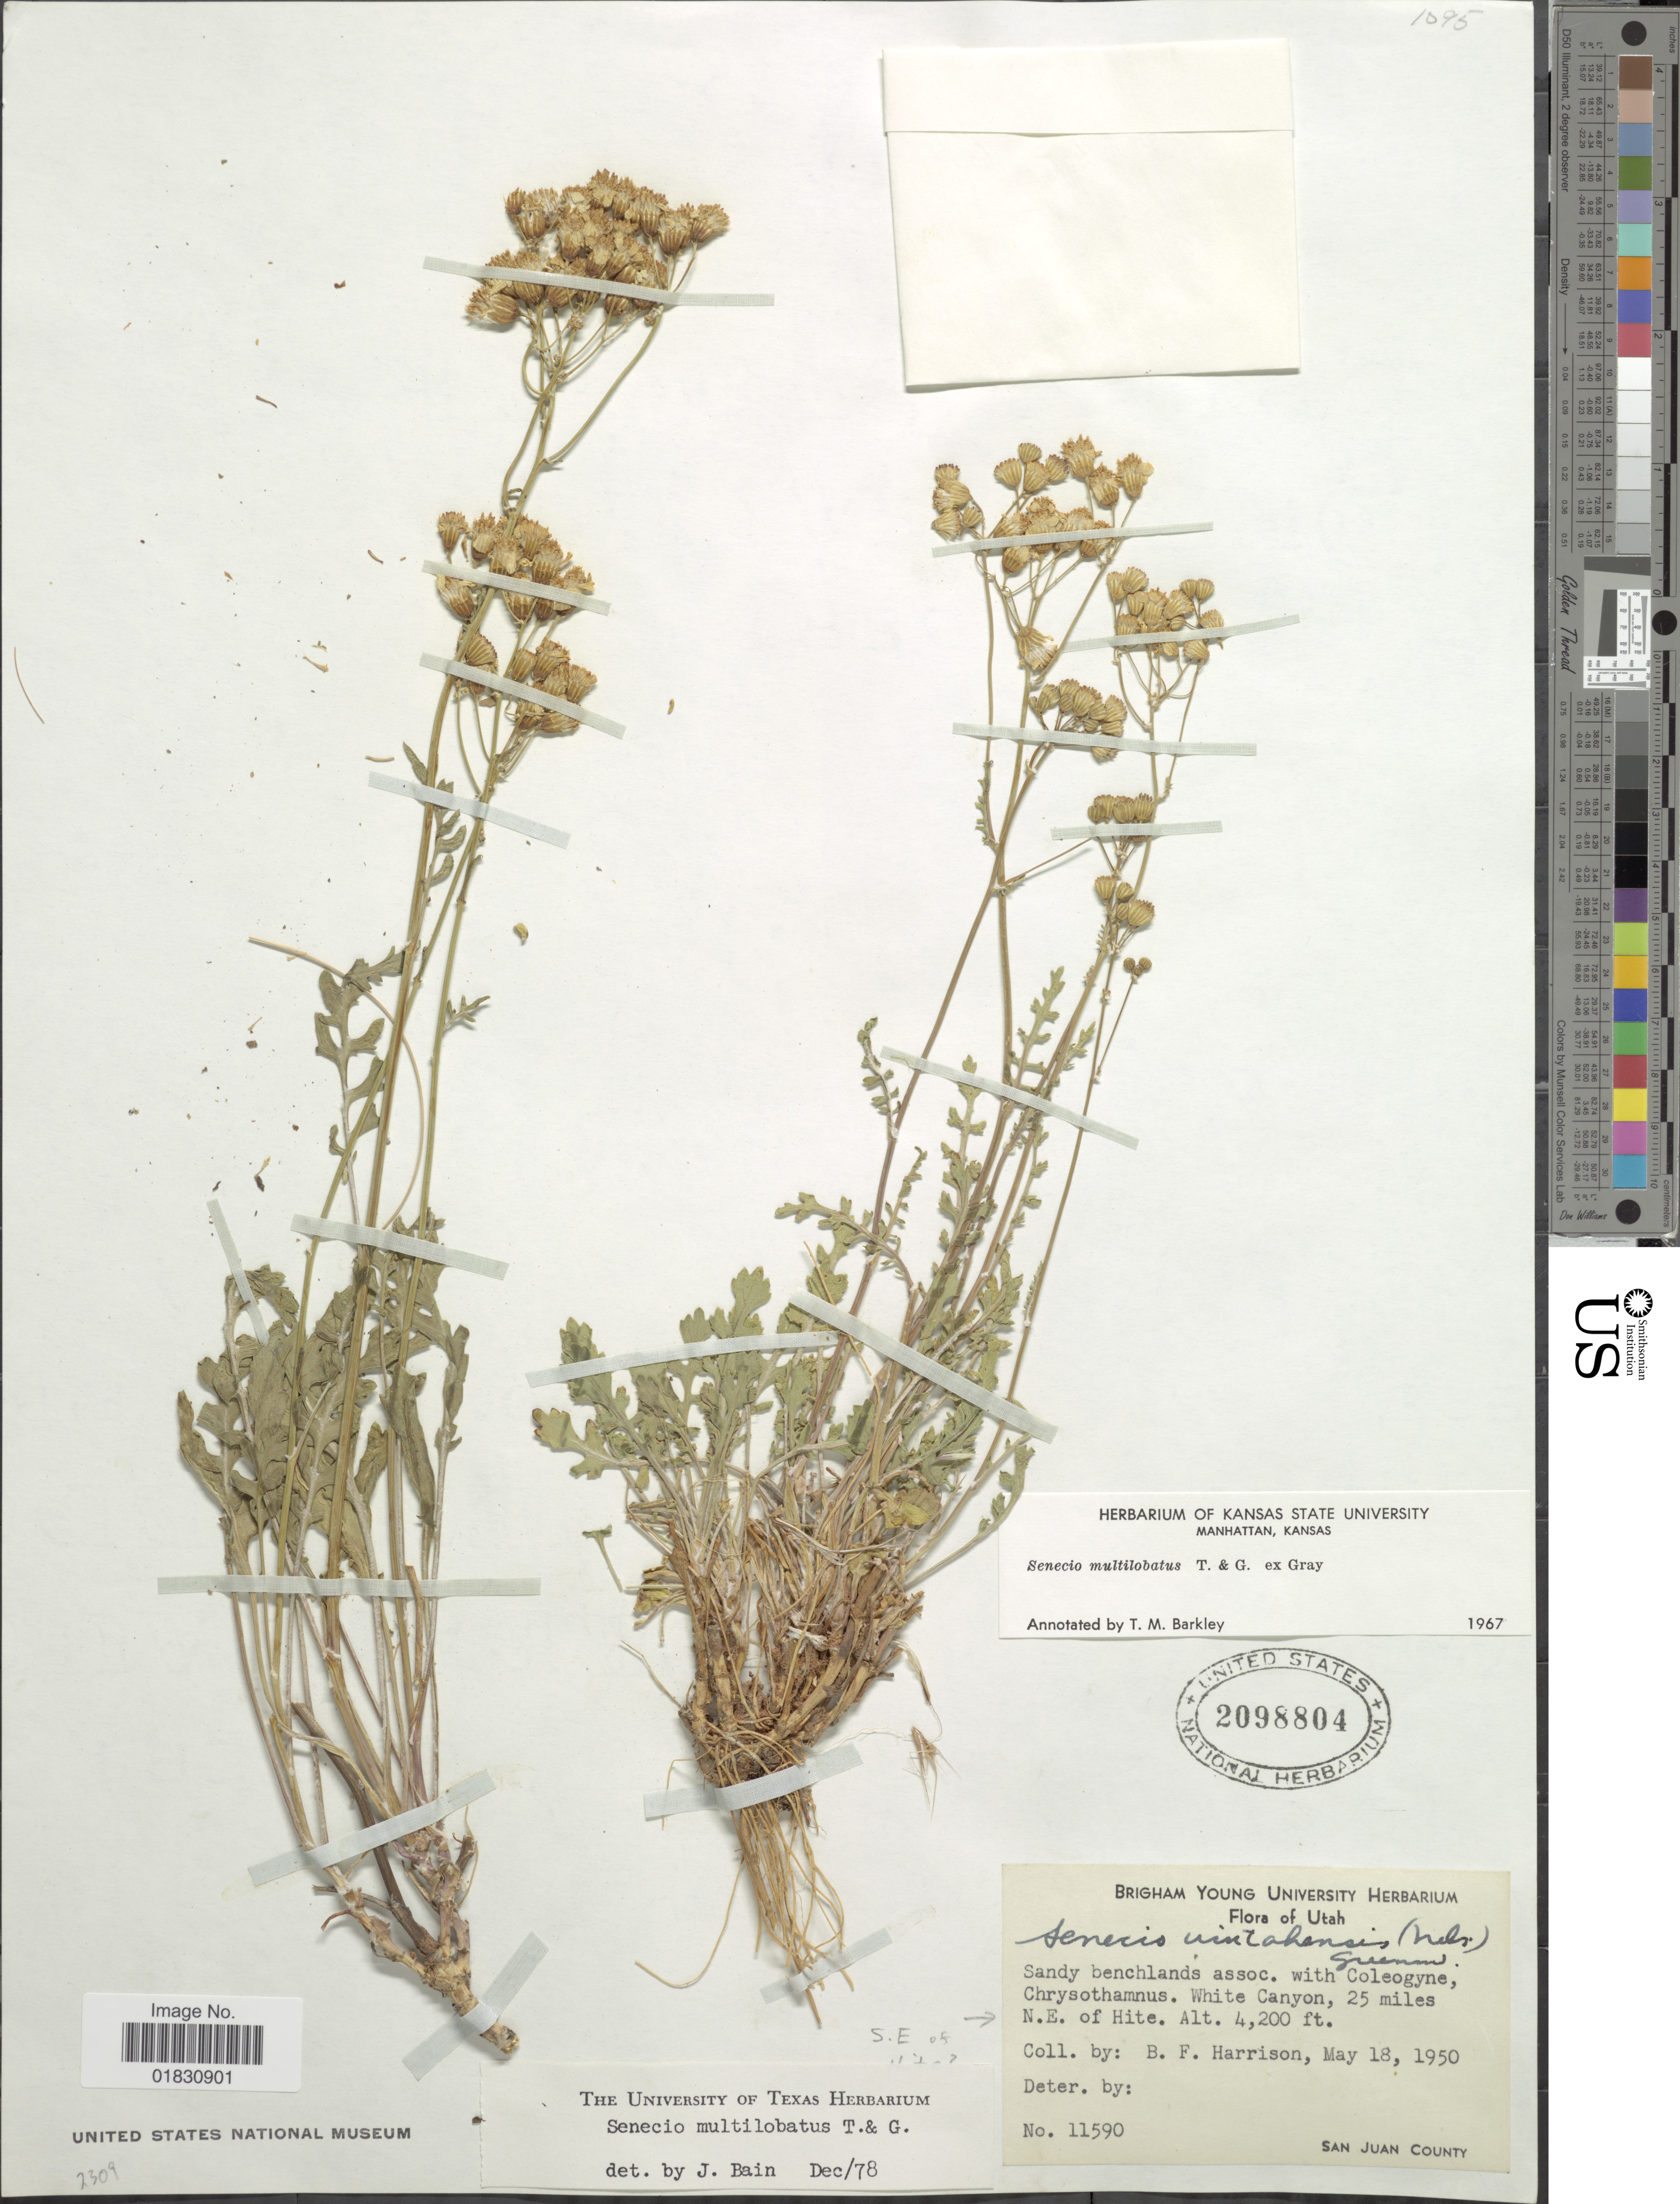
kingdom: Plantae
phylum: Tracheophyta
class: Magnoliopsida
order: Asterales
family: Asteraceae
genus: Packera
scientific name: Packera multilobata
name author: (Torr. & A. Gray) W.A. Weber & Á. Löve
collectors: B. F. Harrison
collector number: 11590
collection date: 1950-05-18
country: United States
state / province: Utah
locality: White Canyon, 25 miles N. E. of Hite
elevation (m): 1280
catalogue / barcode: US 2098804